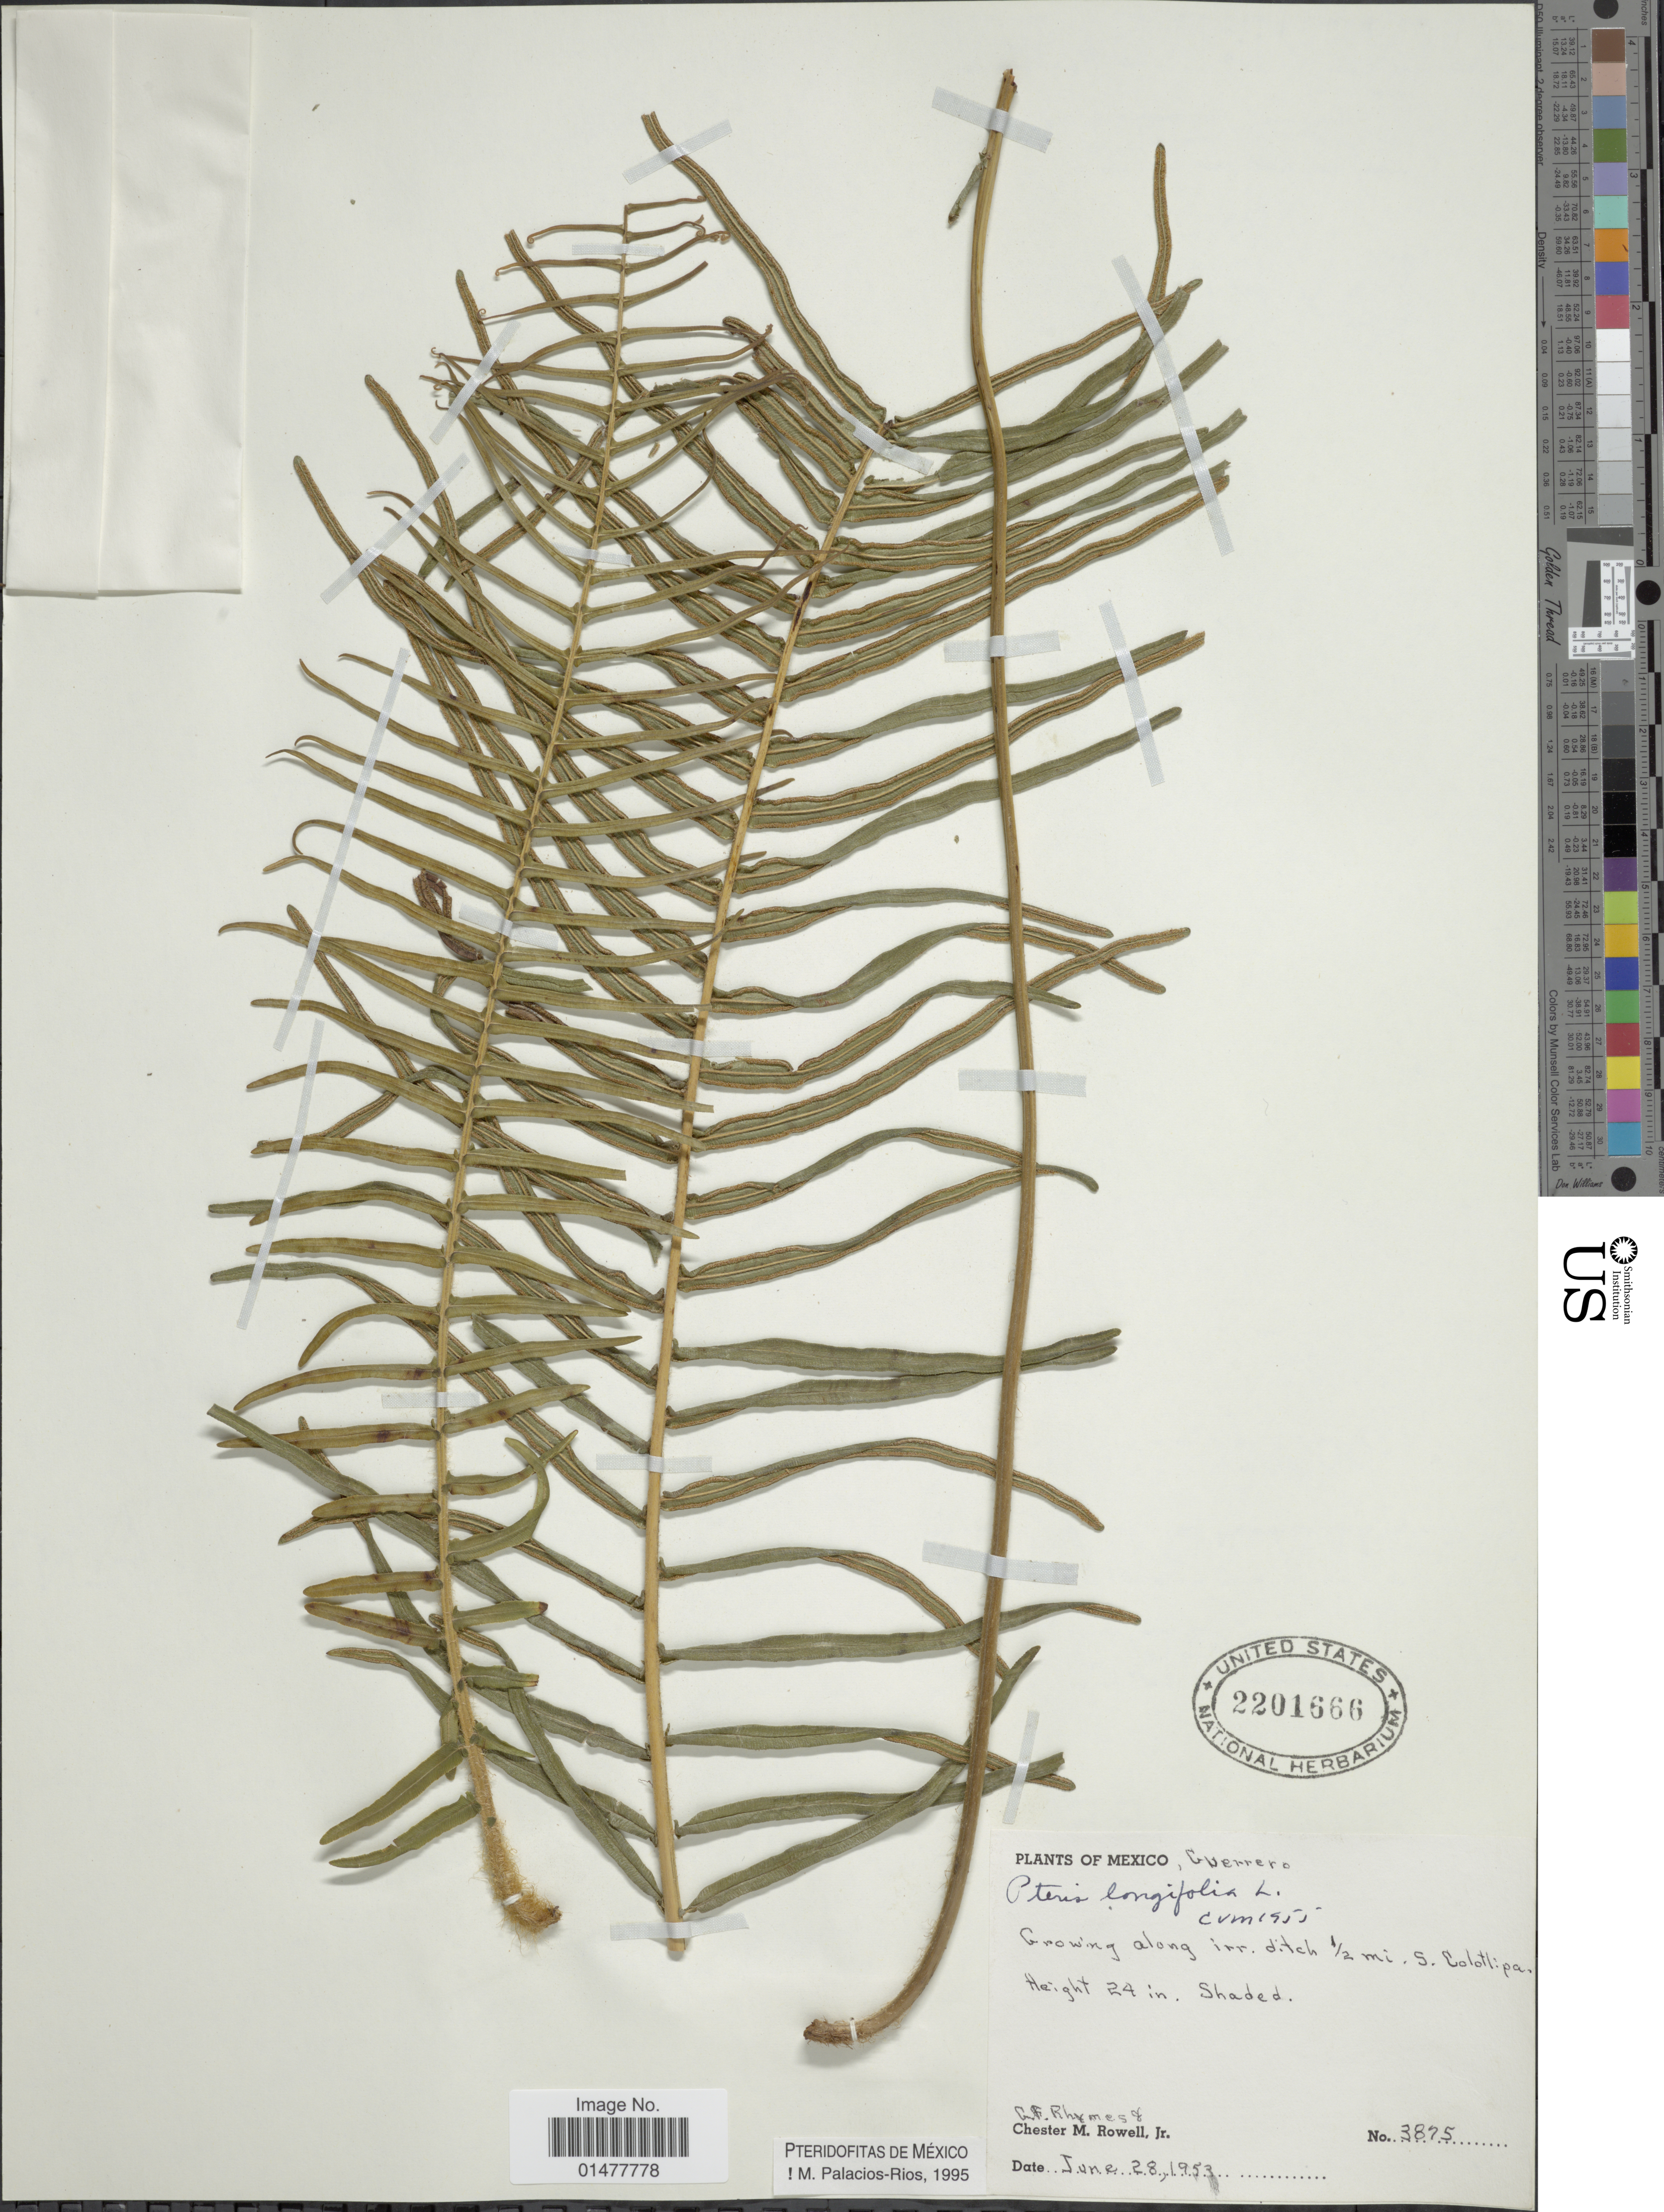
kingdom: Plantae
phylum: Tracheophyta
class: Polypodiopsida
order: Polypodiales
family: Pteridaceae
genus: Pteris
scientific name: Pteris longifolia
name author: L.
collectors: G. Rhymes & C. M. Rowell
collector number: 3875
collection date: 1953-06-28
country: Mexico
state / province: Guerrero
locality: Along irr. ditch 1/2 mi. S. Colotlipa.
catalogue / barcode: US 2201666